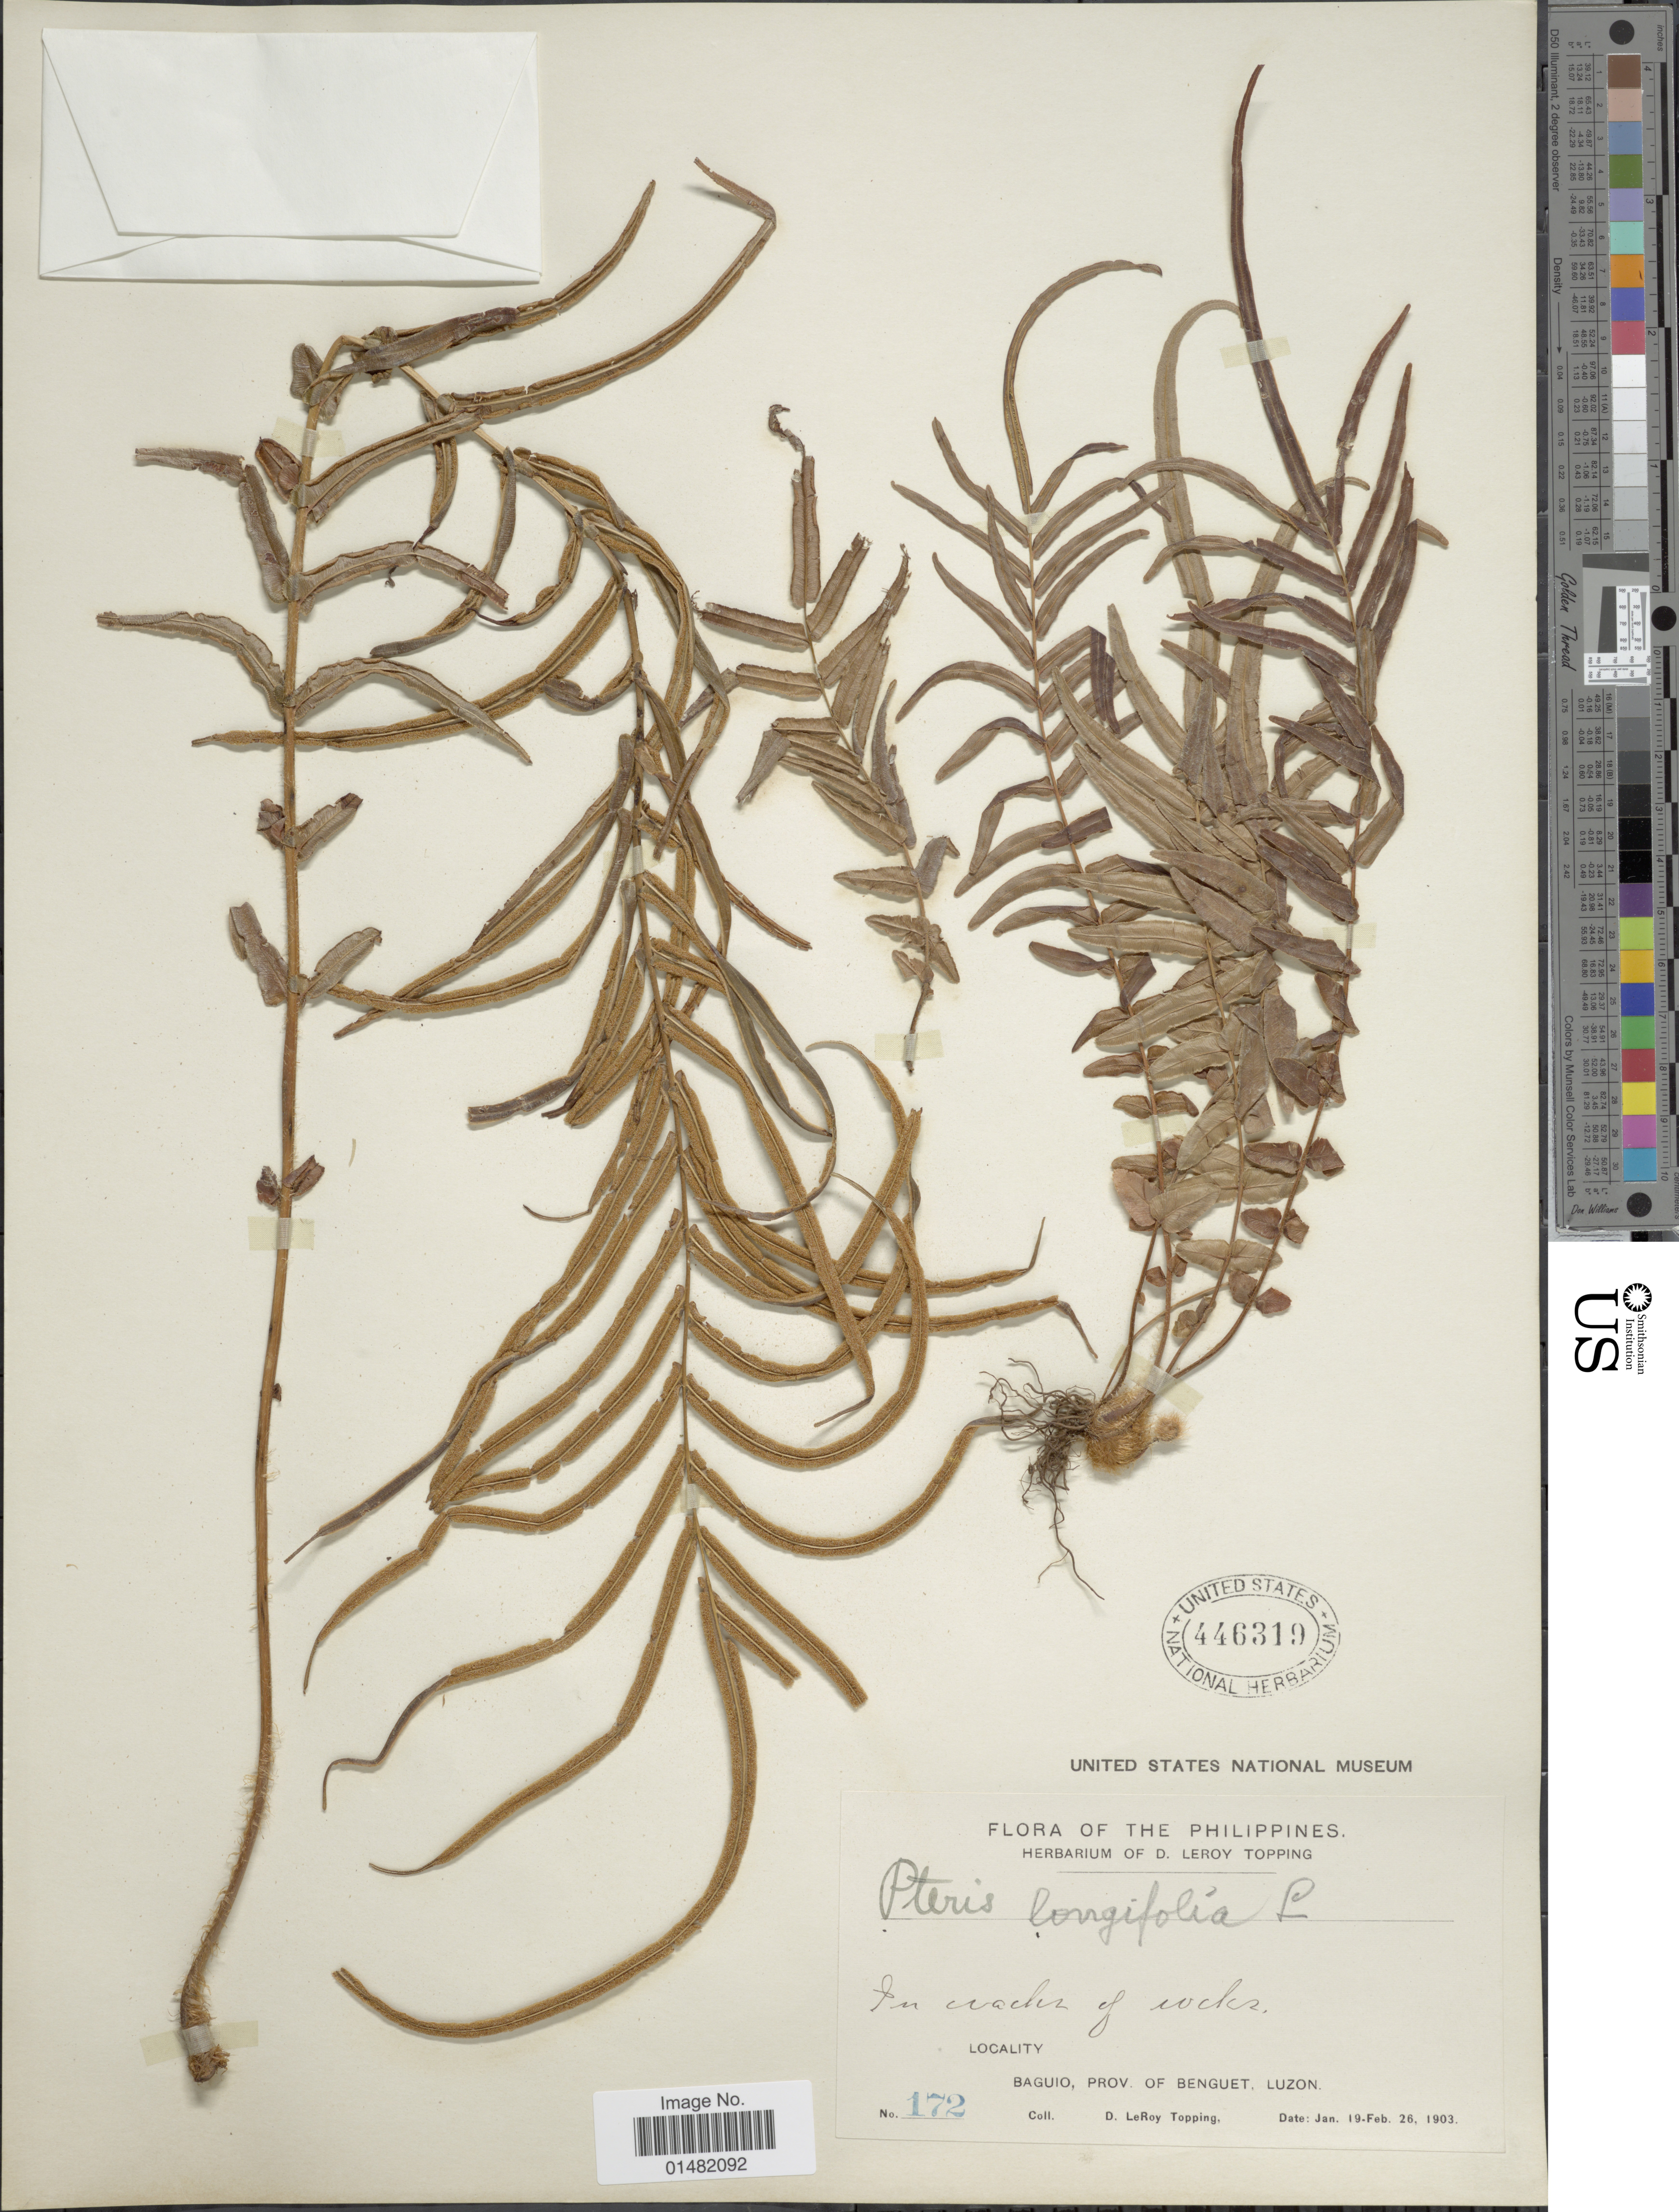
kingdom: Plantae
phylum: Tracheophyta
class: Polypodiopsida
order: Polypodiales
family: Pteridaceae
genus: Pteris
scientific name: Pteris vittata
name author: L.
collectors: D. L. Topping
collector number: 172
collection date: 1903-01-19/1903-02-26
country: Philippines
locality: Baguio, Prov. of Benguet, Luzon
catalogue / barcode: US 446319